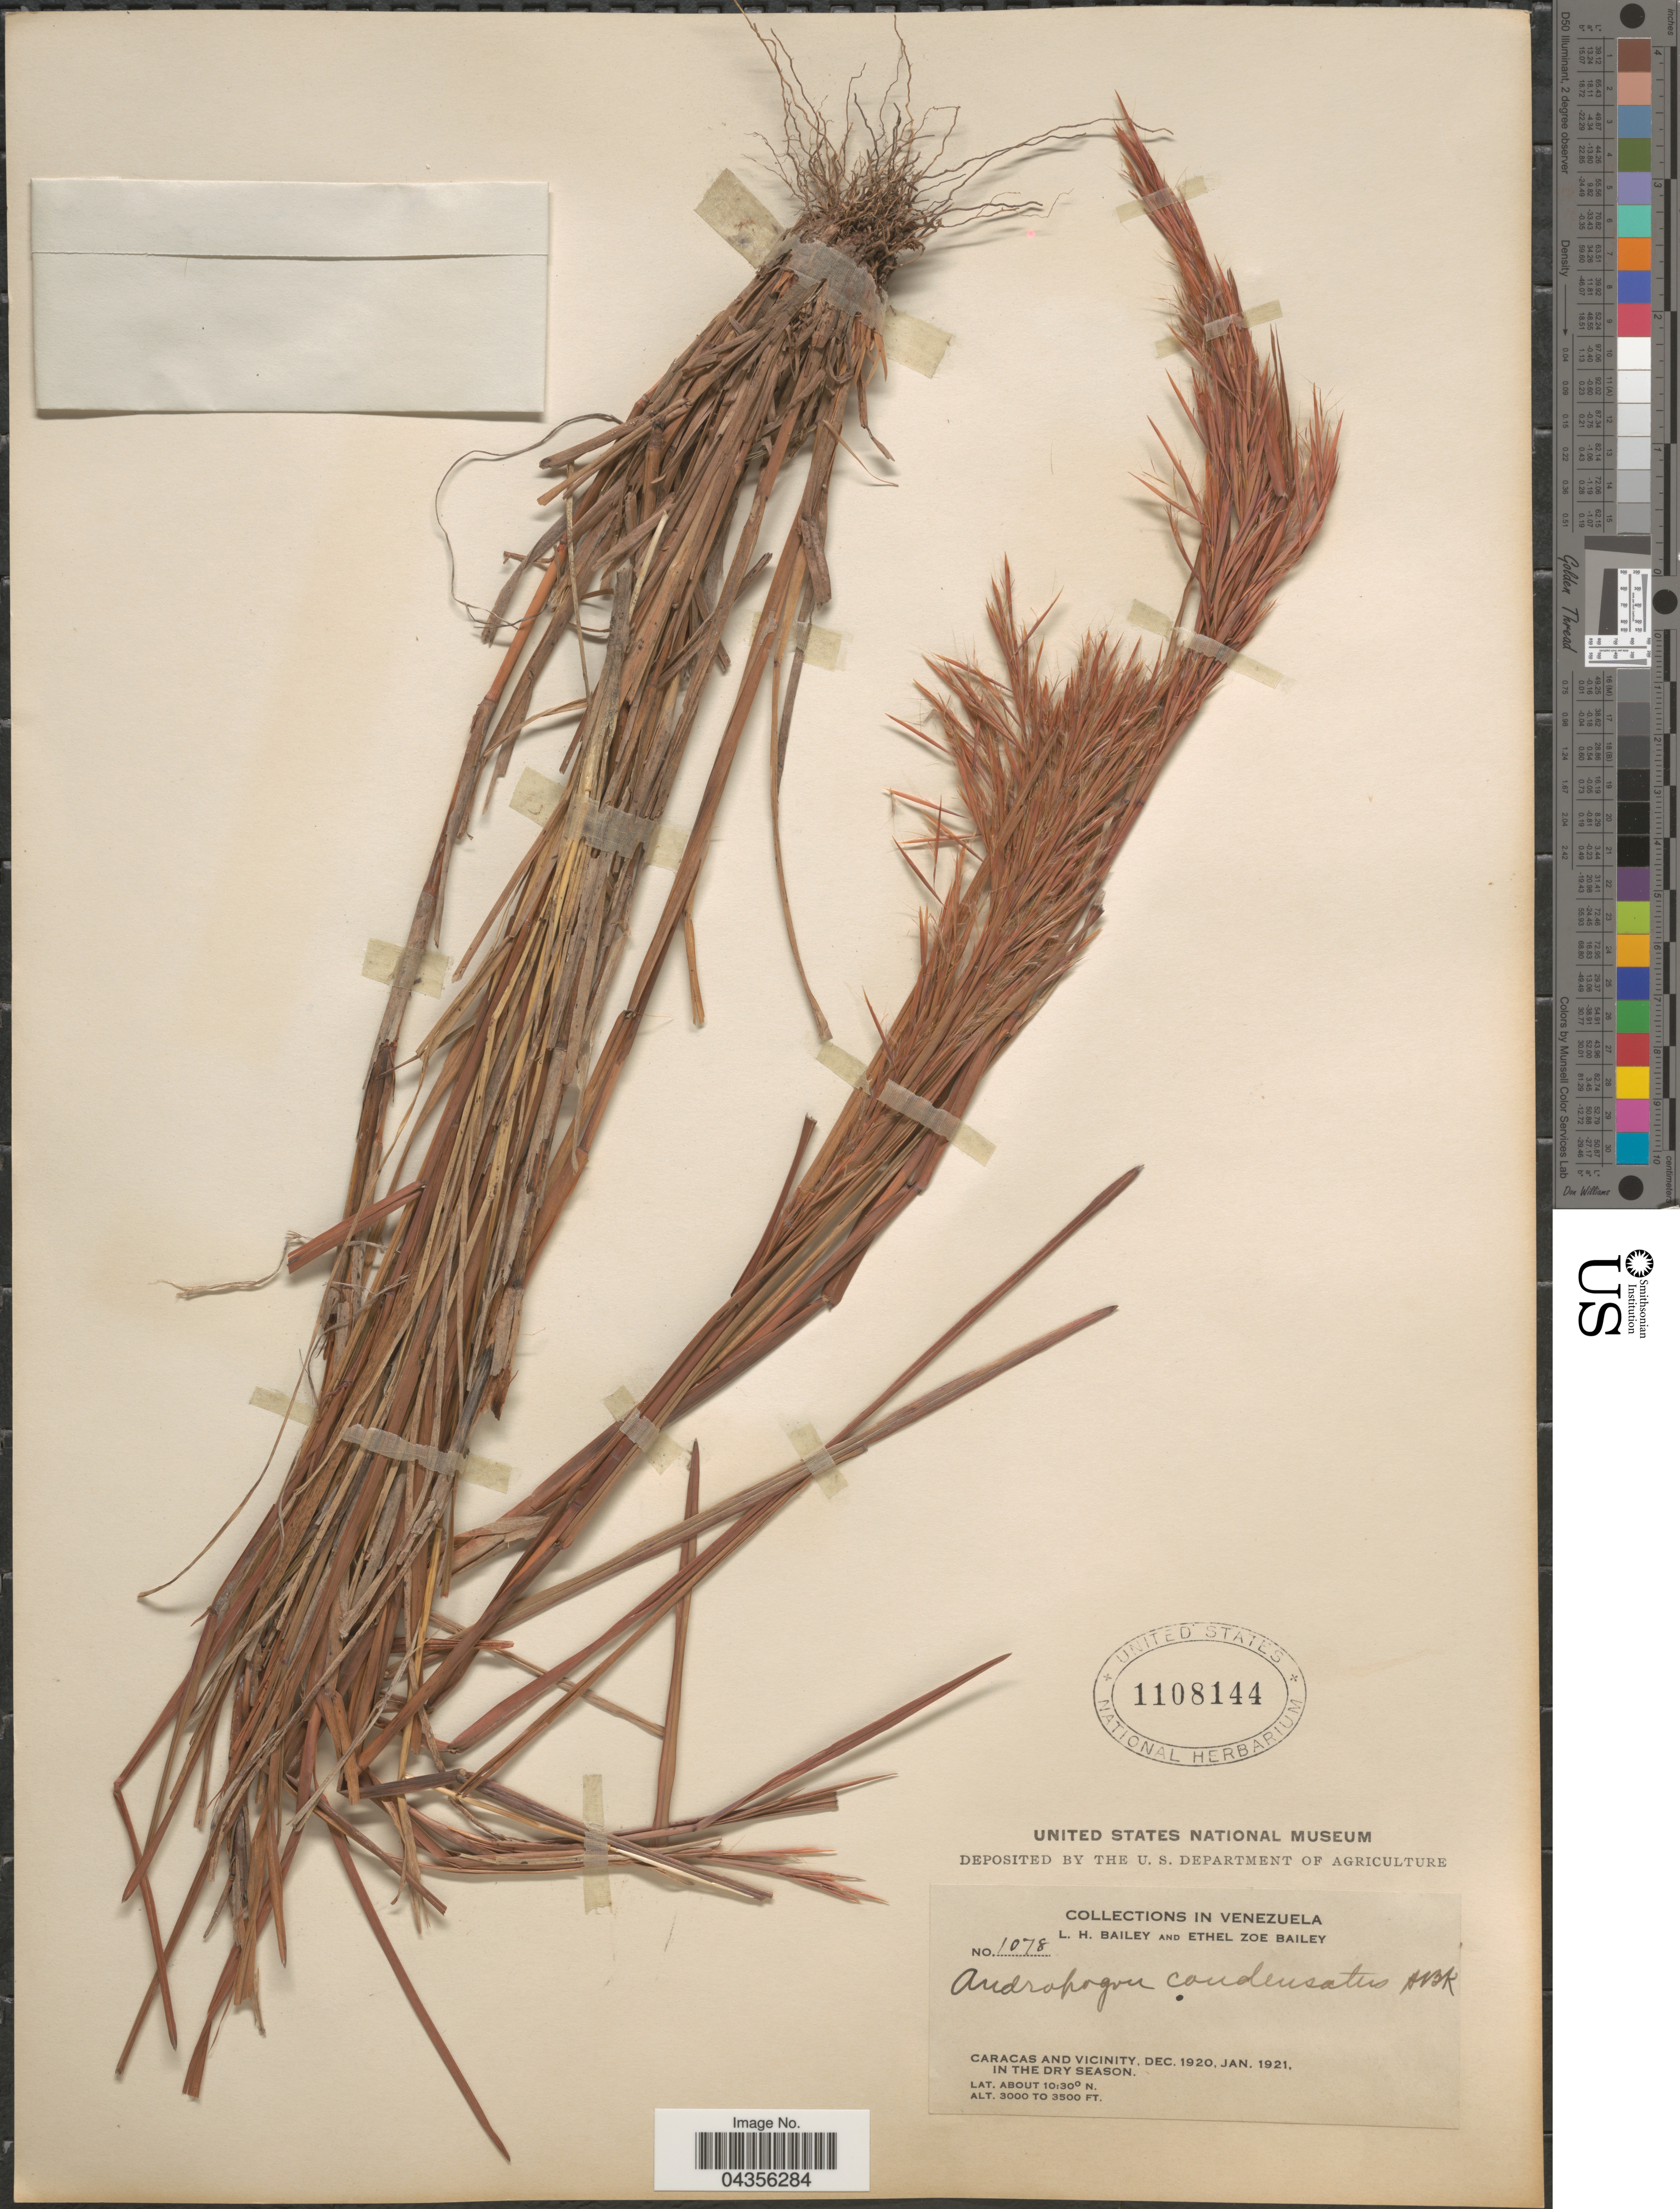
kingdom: Plantae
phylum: Tracheophyta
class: Liliopsida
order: Poales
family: Poaceae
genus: Schizachyrium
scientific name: Schizachyrium condensatum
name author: (Kunth) Nees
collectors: L. H. Bailey & E. Z. Bailey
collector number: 1078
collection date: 1920-12/1921-01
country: Venezuela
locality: Caracas And Vicinity.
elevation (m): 914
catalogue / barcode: US 1108144